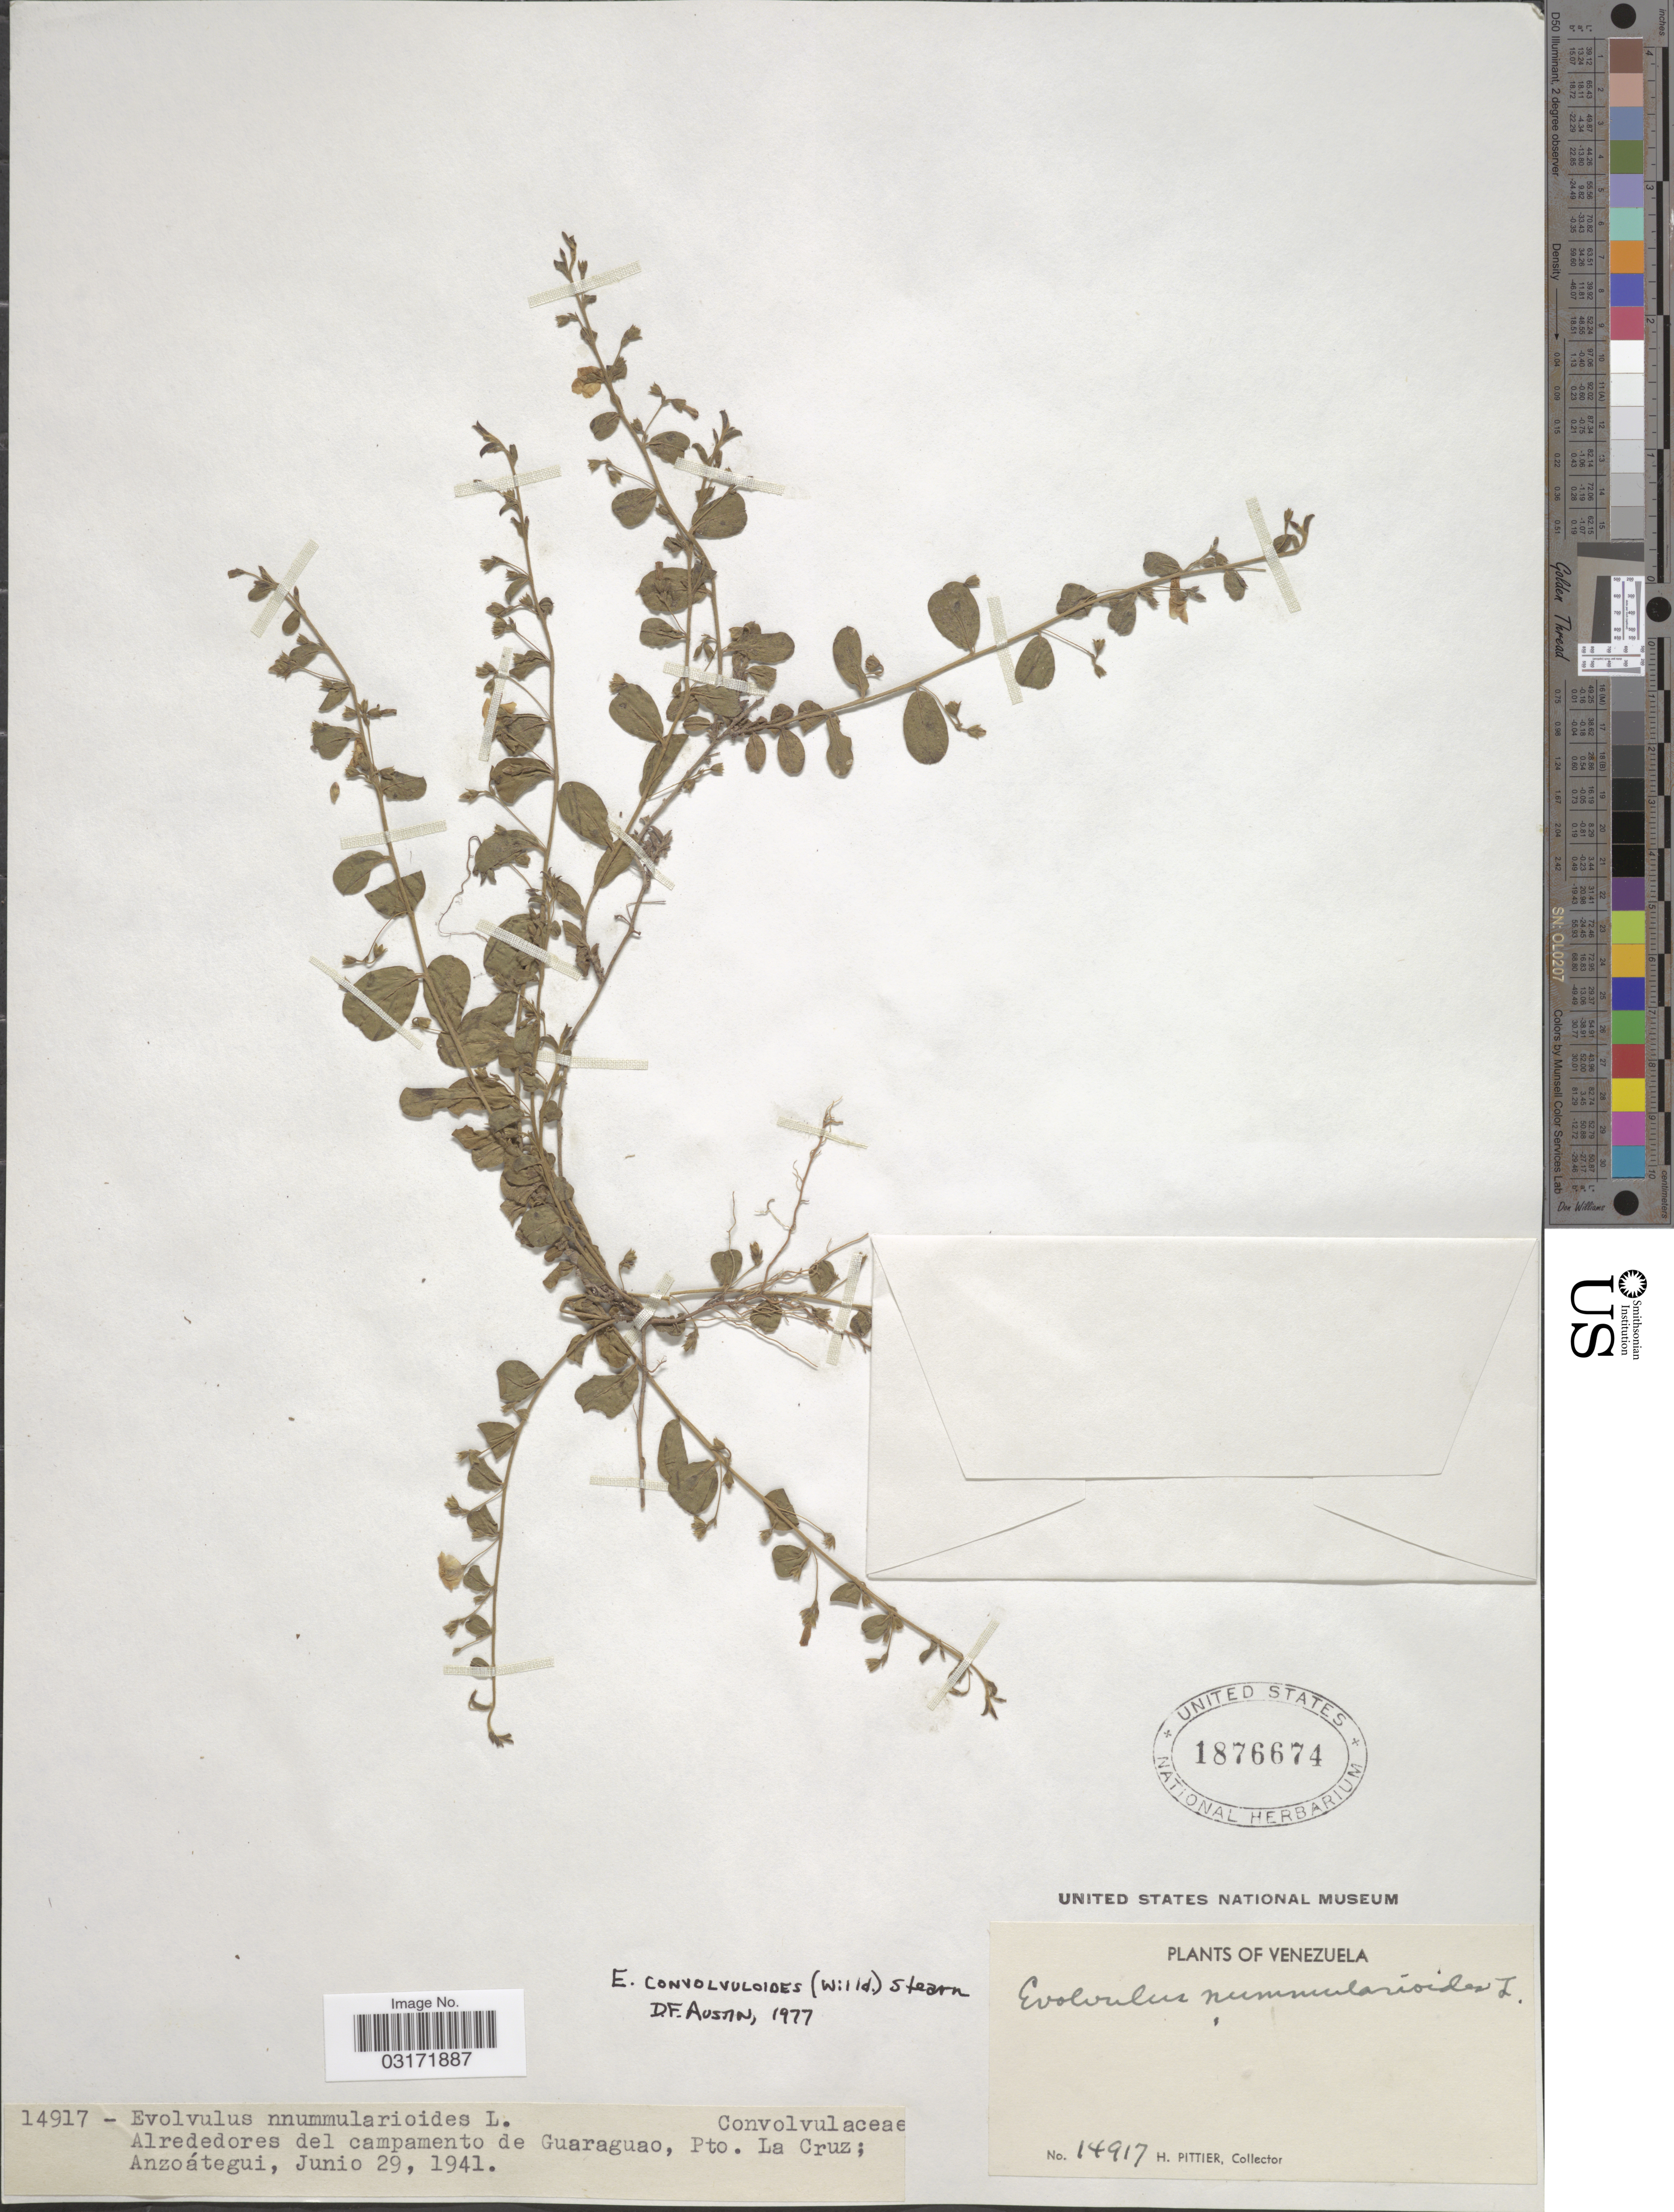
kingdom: Plantae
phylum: Tracheophyta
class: Magnoliopsida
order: Solanales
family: Convolvulaceae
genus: Evolvulus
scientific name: Evolvulus convolvuloides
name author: (Willd. ex Schult.) Stearn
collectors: H. F. Pittier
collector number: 14917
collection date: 1941-06-29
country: Venezuela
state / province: Anzoategui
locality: Alrededores del campamento de Guaraguao, Pto. La Cruz.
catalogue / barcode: US 1876674